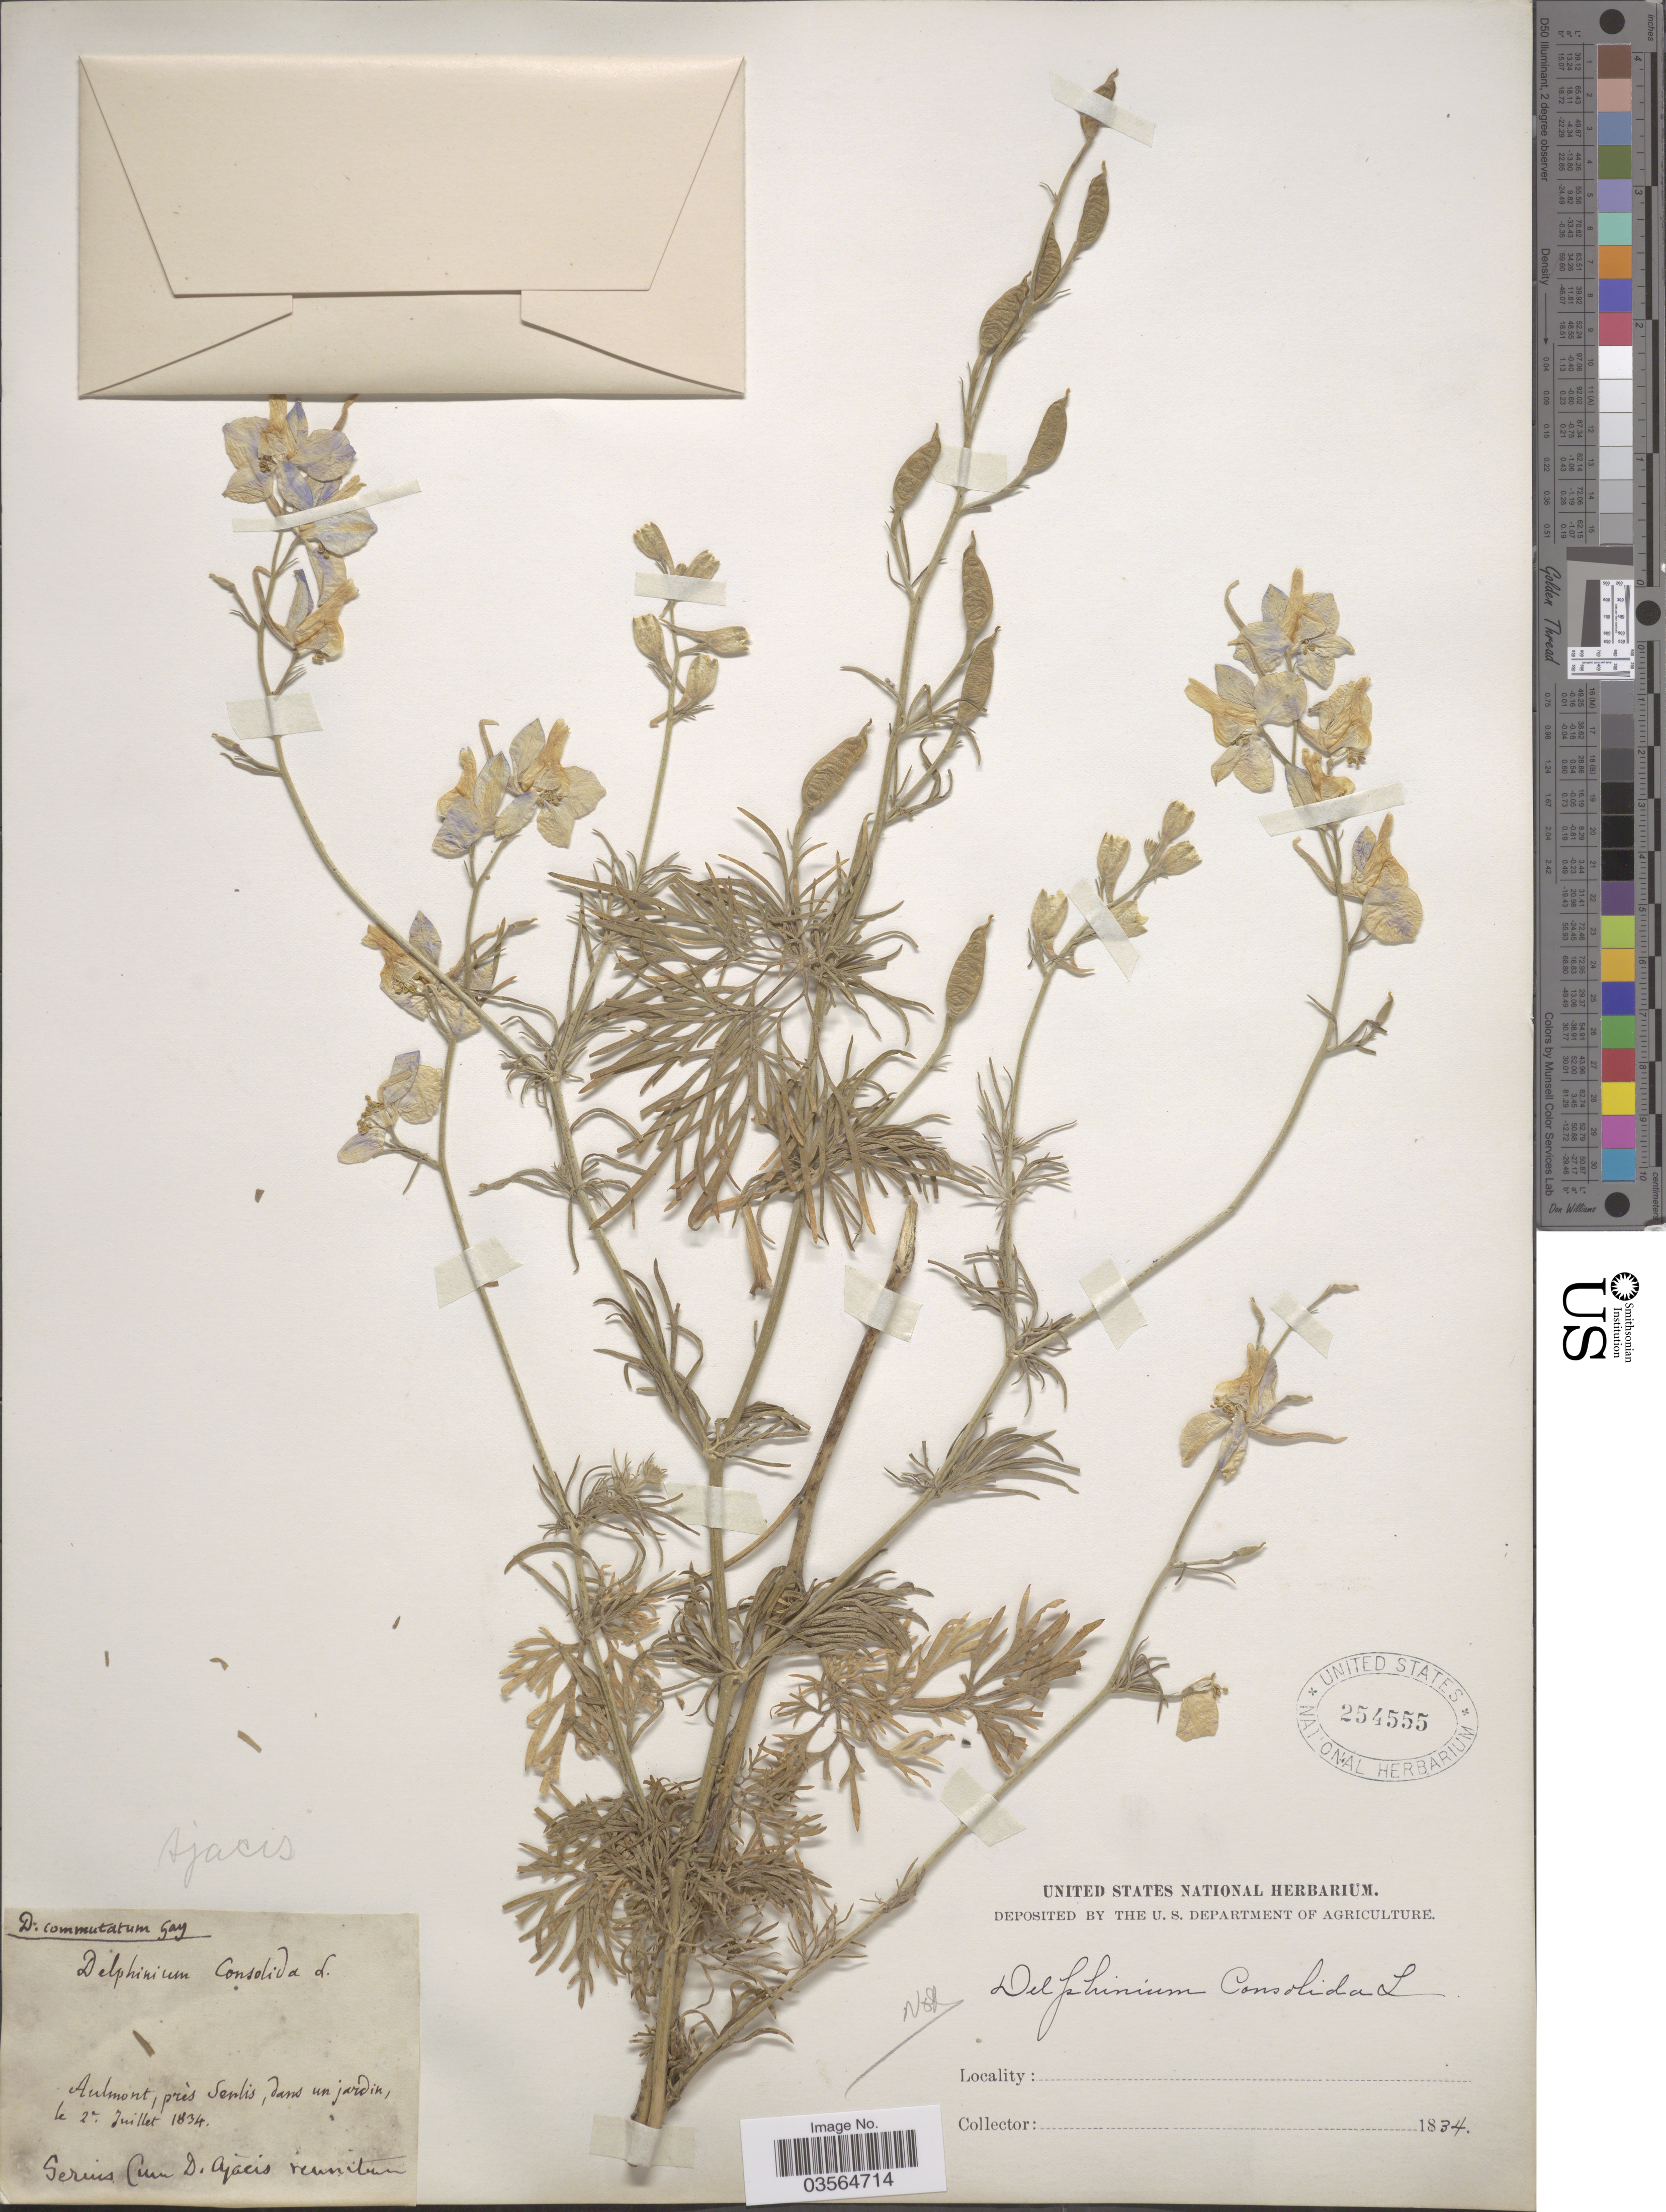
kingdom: Plantae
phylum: Tracheophyta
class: Magnoliopsida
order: Ranunculales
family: Ranunculaceae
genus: Delphinium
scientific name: Delphinium consolida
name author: L.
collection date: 1834-07-02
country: France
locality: Aulmont, près Senlis, dans un jardin.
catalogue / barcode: US 254555